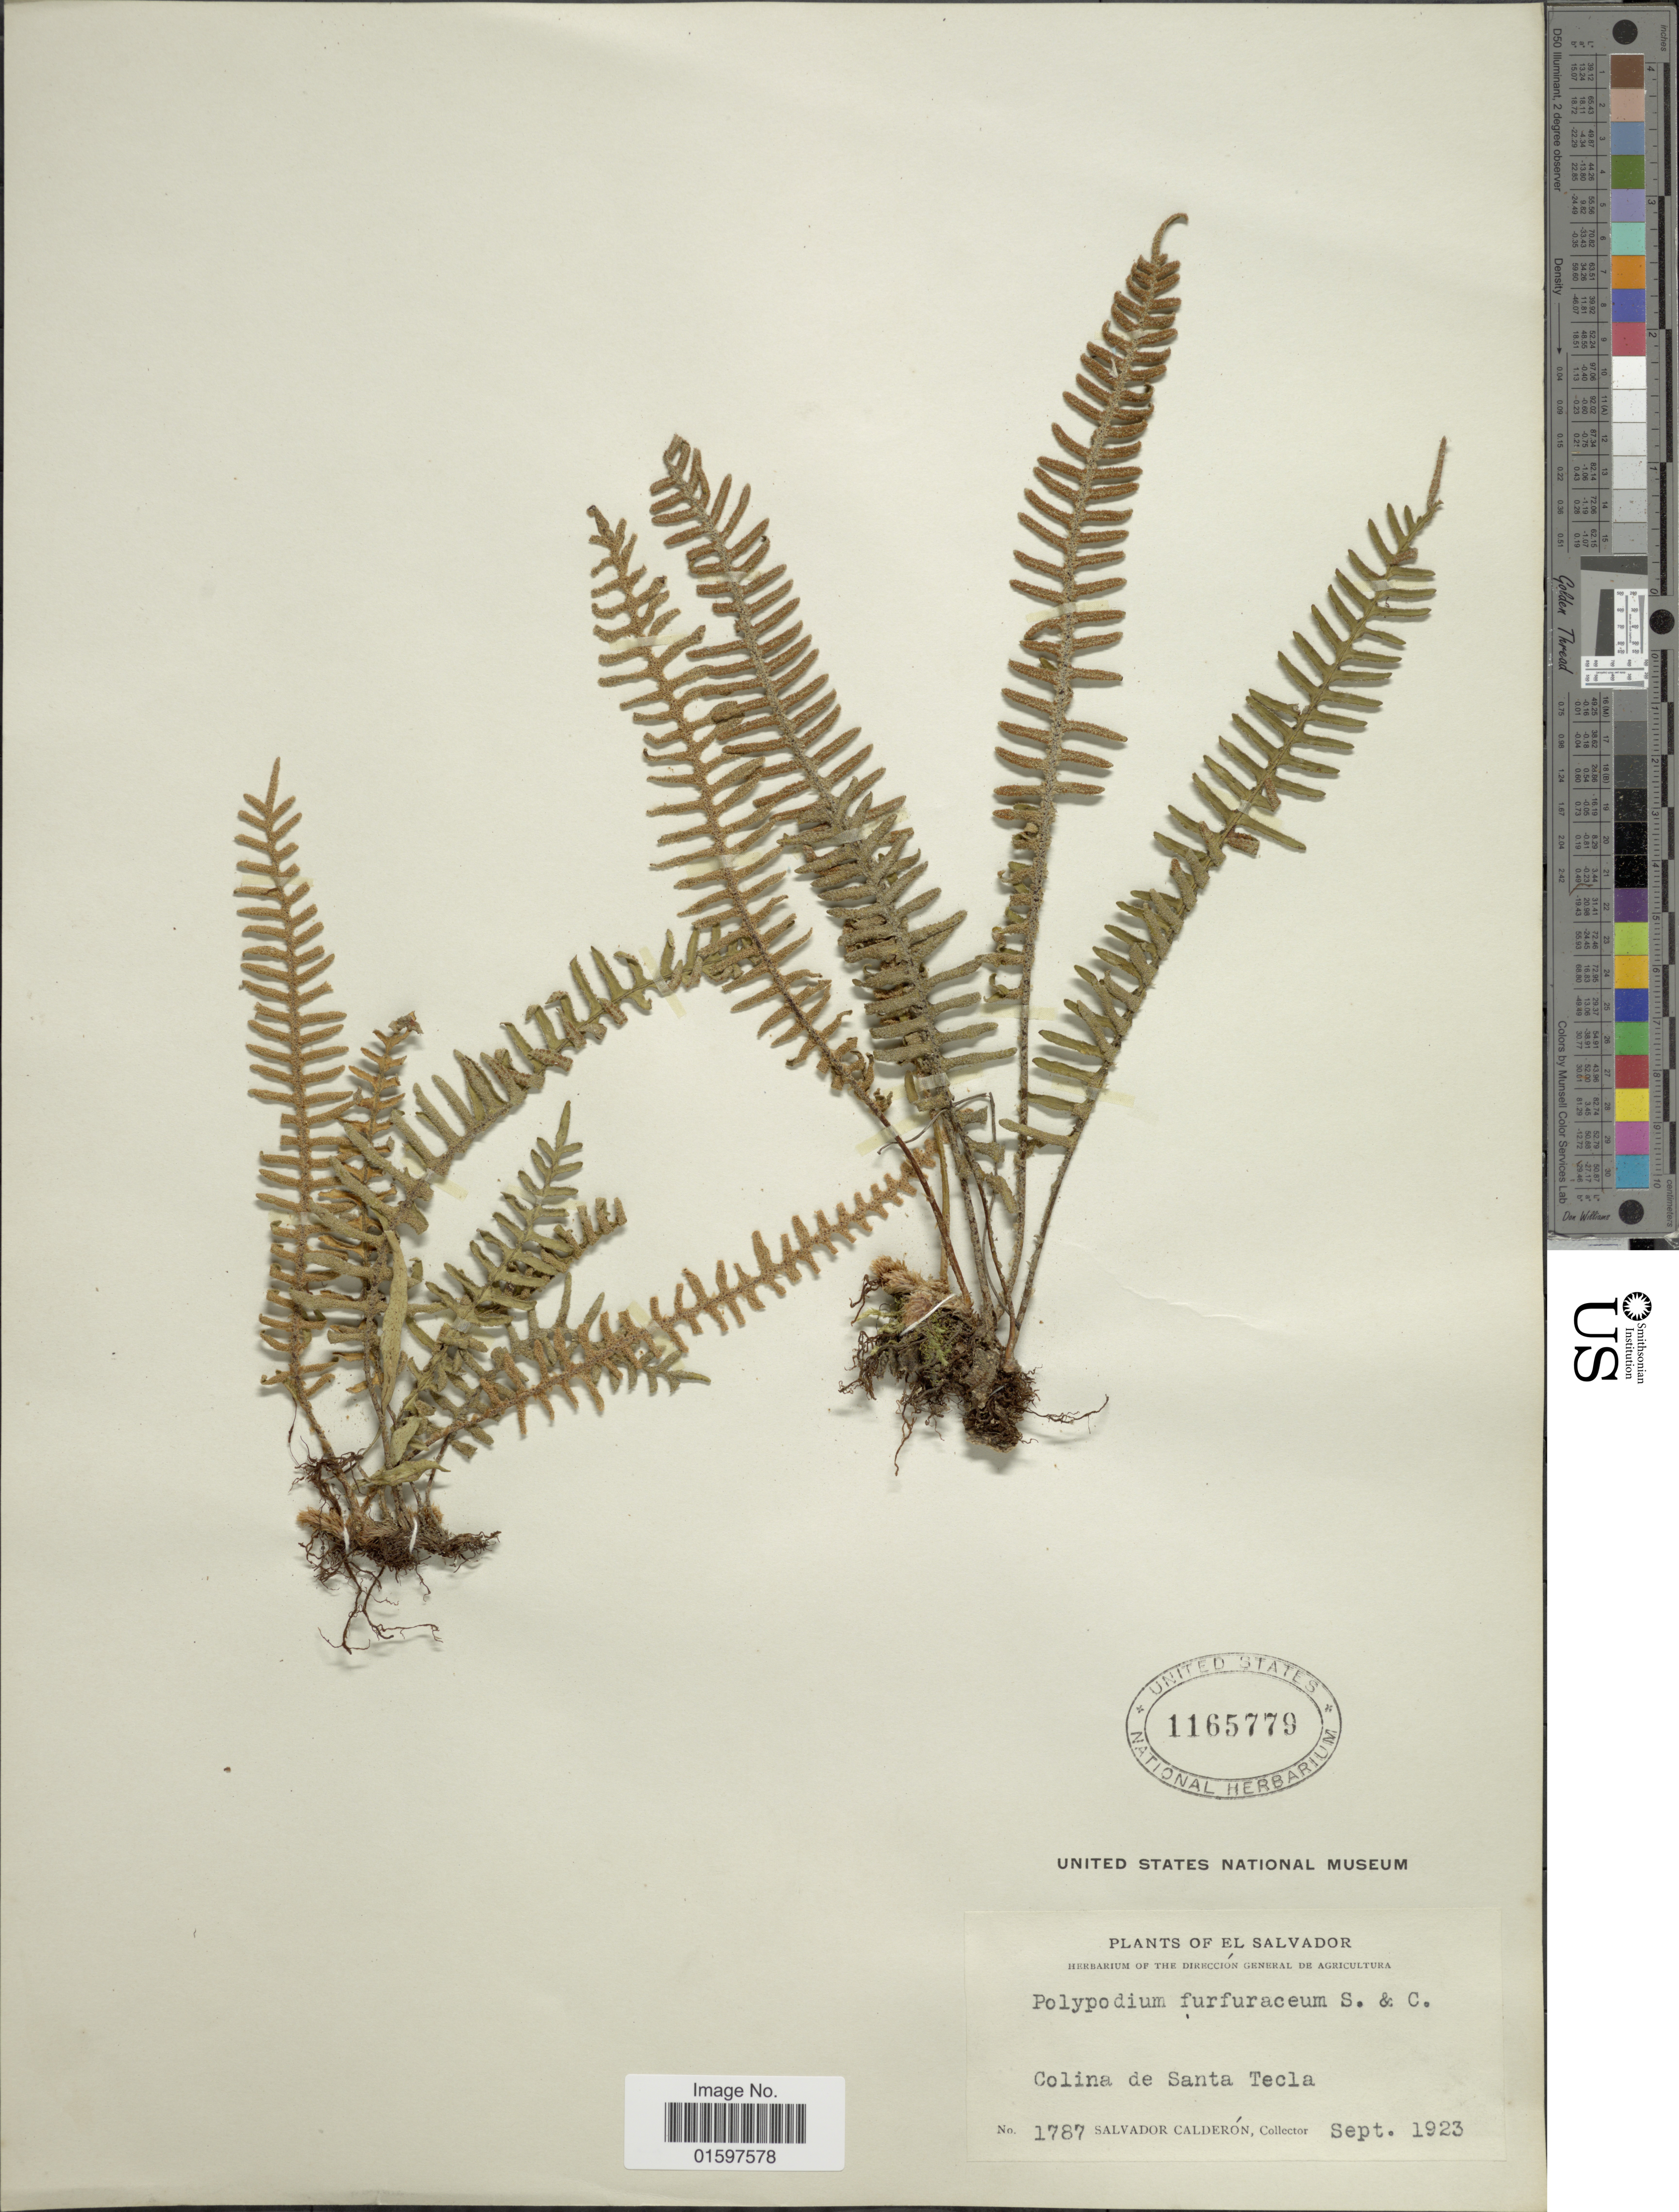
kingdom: Plantae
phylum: Tracheophyta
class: Polypodiopsida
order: Polypodiales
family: Polypodiaceae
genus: Pleopeltis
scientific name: Pleopeltis furfuracea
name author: (Schltdl. & Cham.) A.R. Sm. & Tejero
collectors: S. Calderón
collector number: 1787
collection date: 1923-09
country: El Salvador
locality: Colina de Santa Tecla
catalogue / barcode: US 1165779